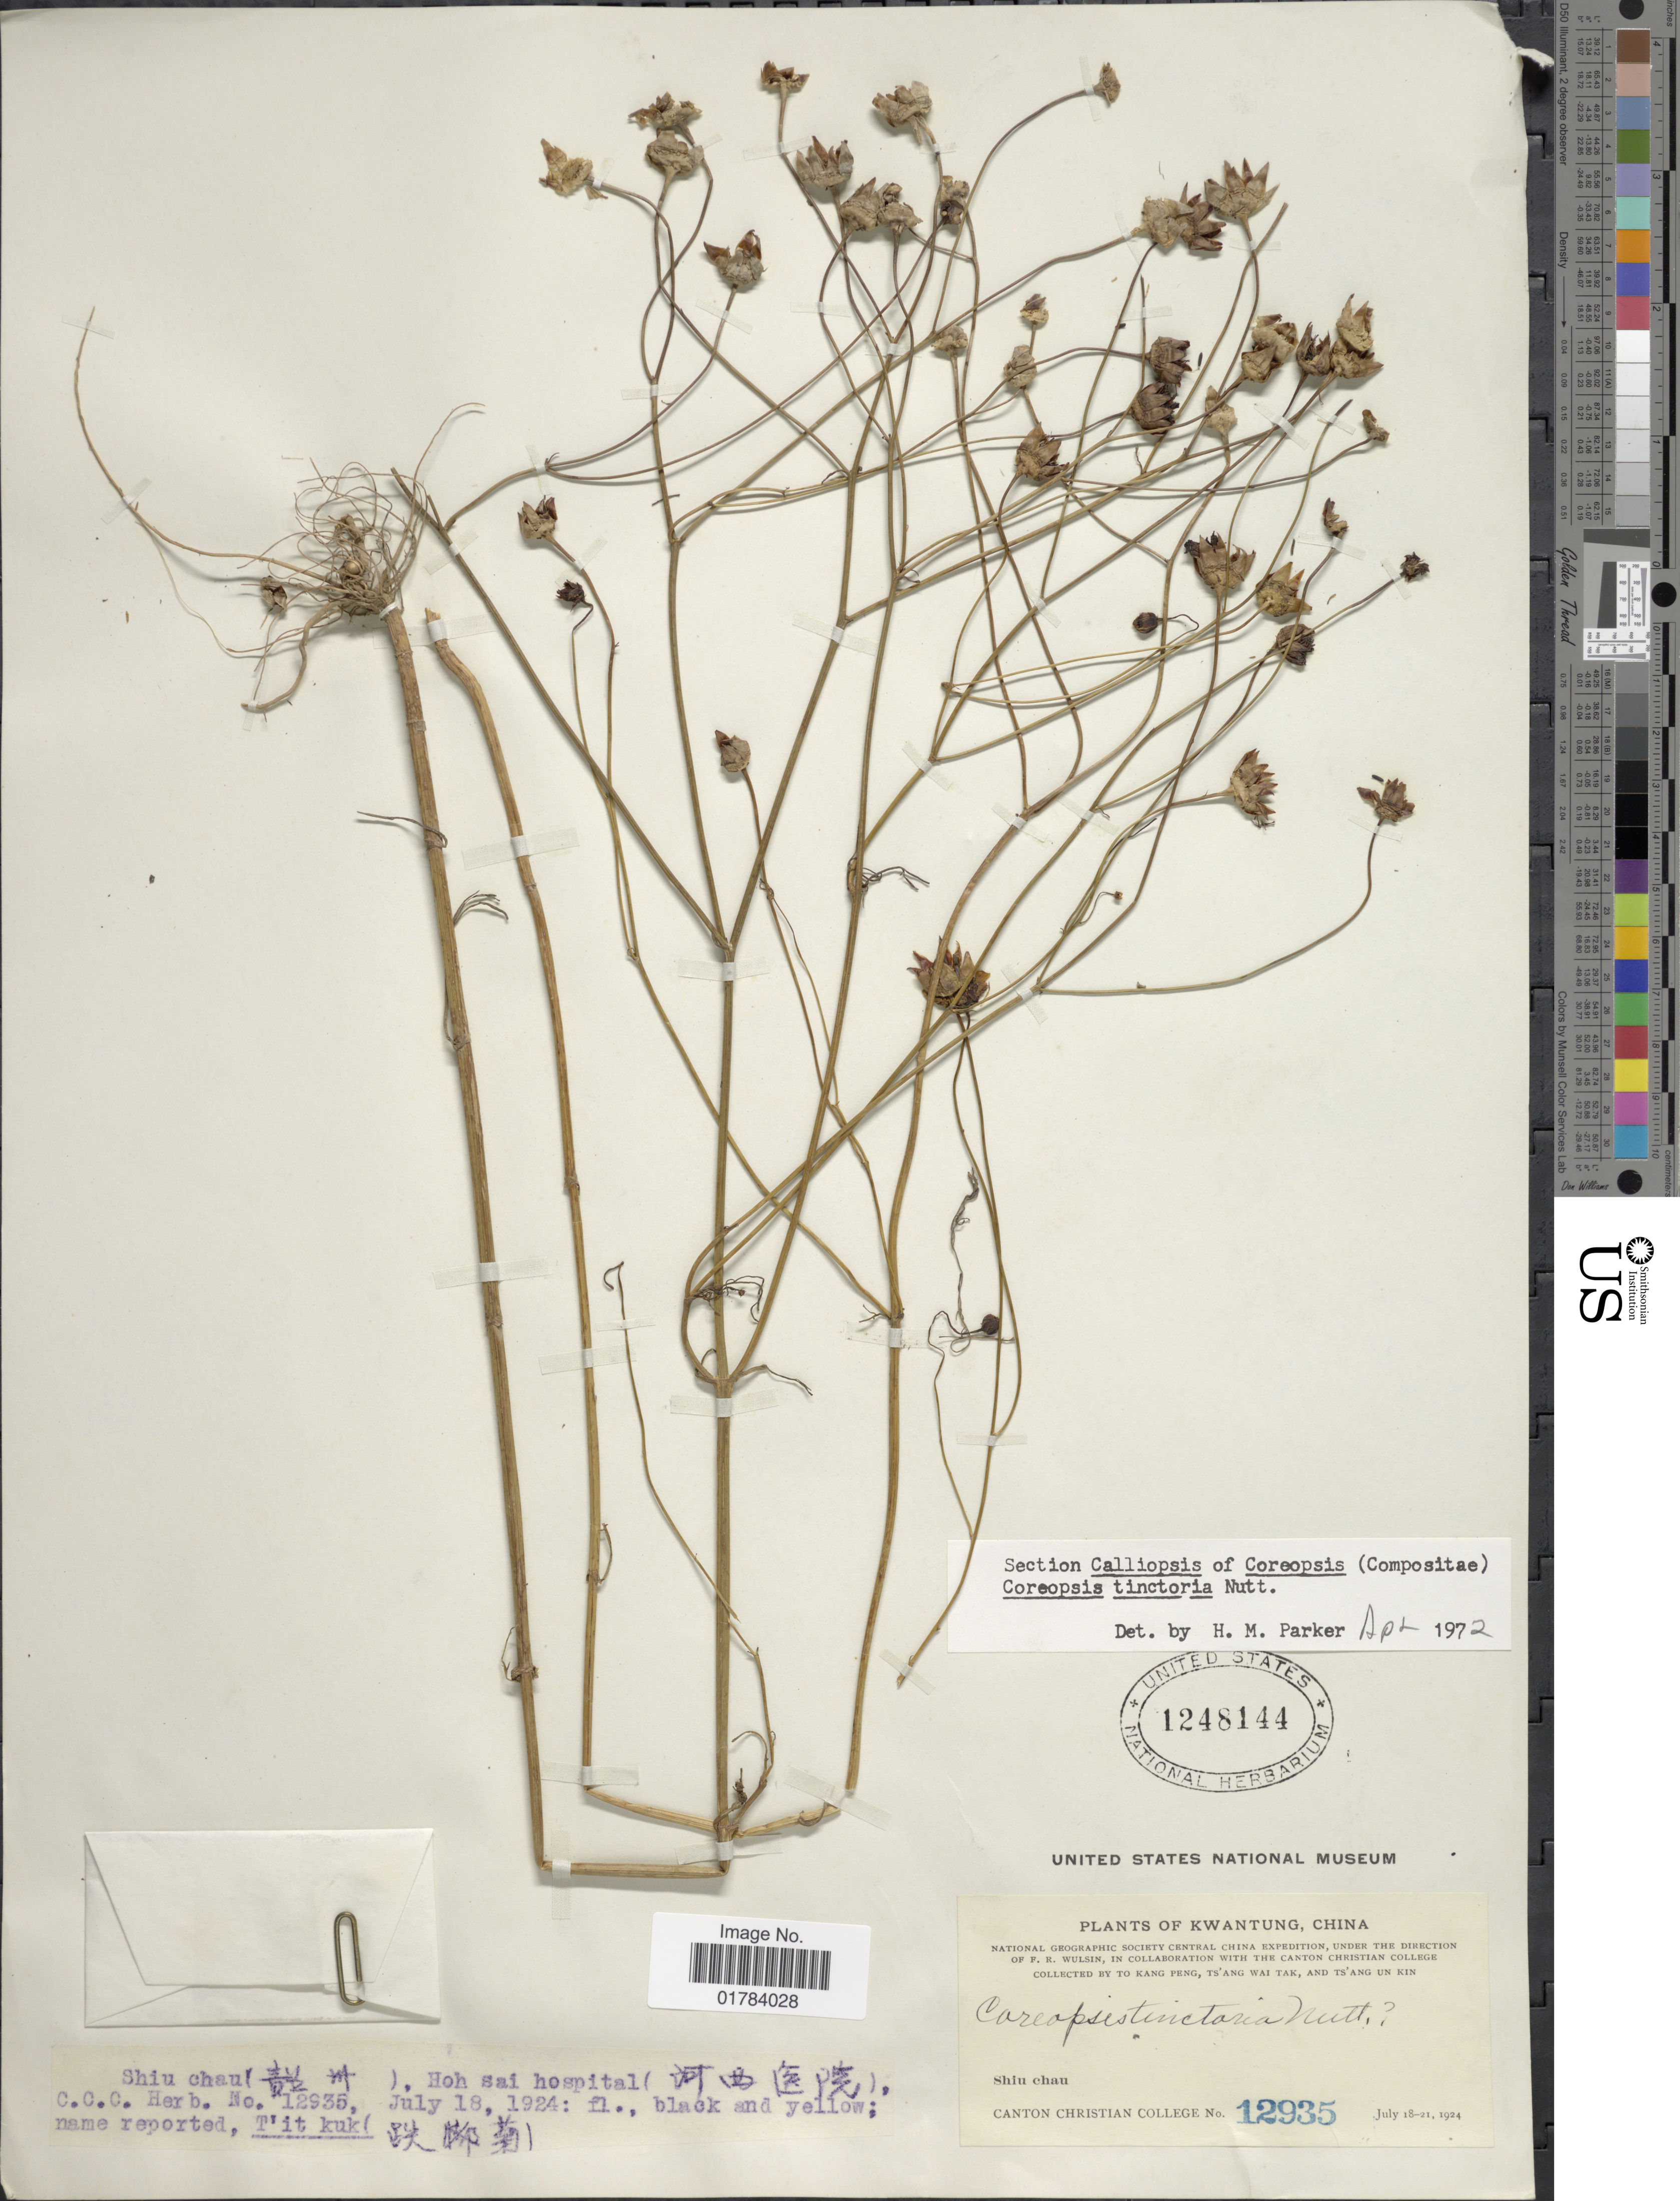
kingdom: Plantae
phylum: Tracheophyta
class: Magnoliopsida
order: Asterales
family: Asteraceae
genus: Coreopsis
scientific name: Coreopsis tinctoria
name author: Nutt.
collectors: T. K. Peng, W. T. Tsang & U. K. Tsang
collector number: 12935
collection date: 1924-07-18/1924-07-21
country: China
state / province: Guangdong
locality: Kwangtung, Shiu chau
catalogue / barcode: US 1248144